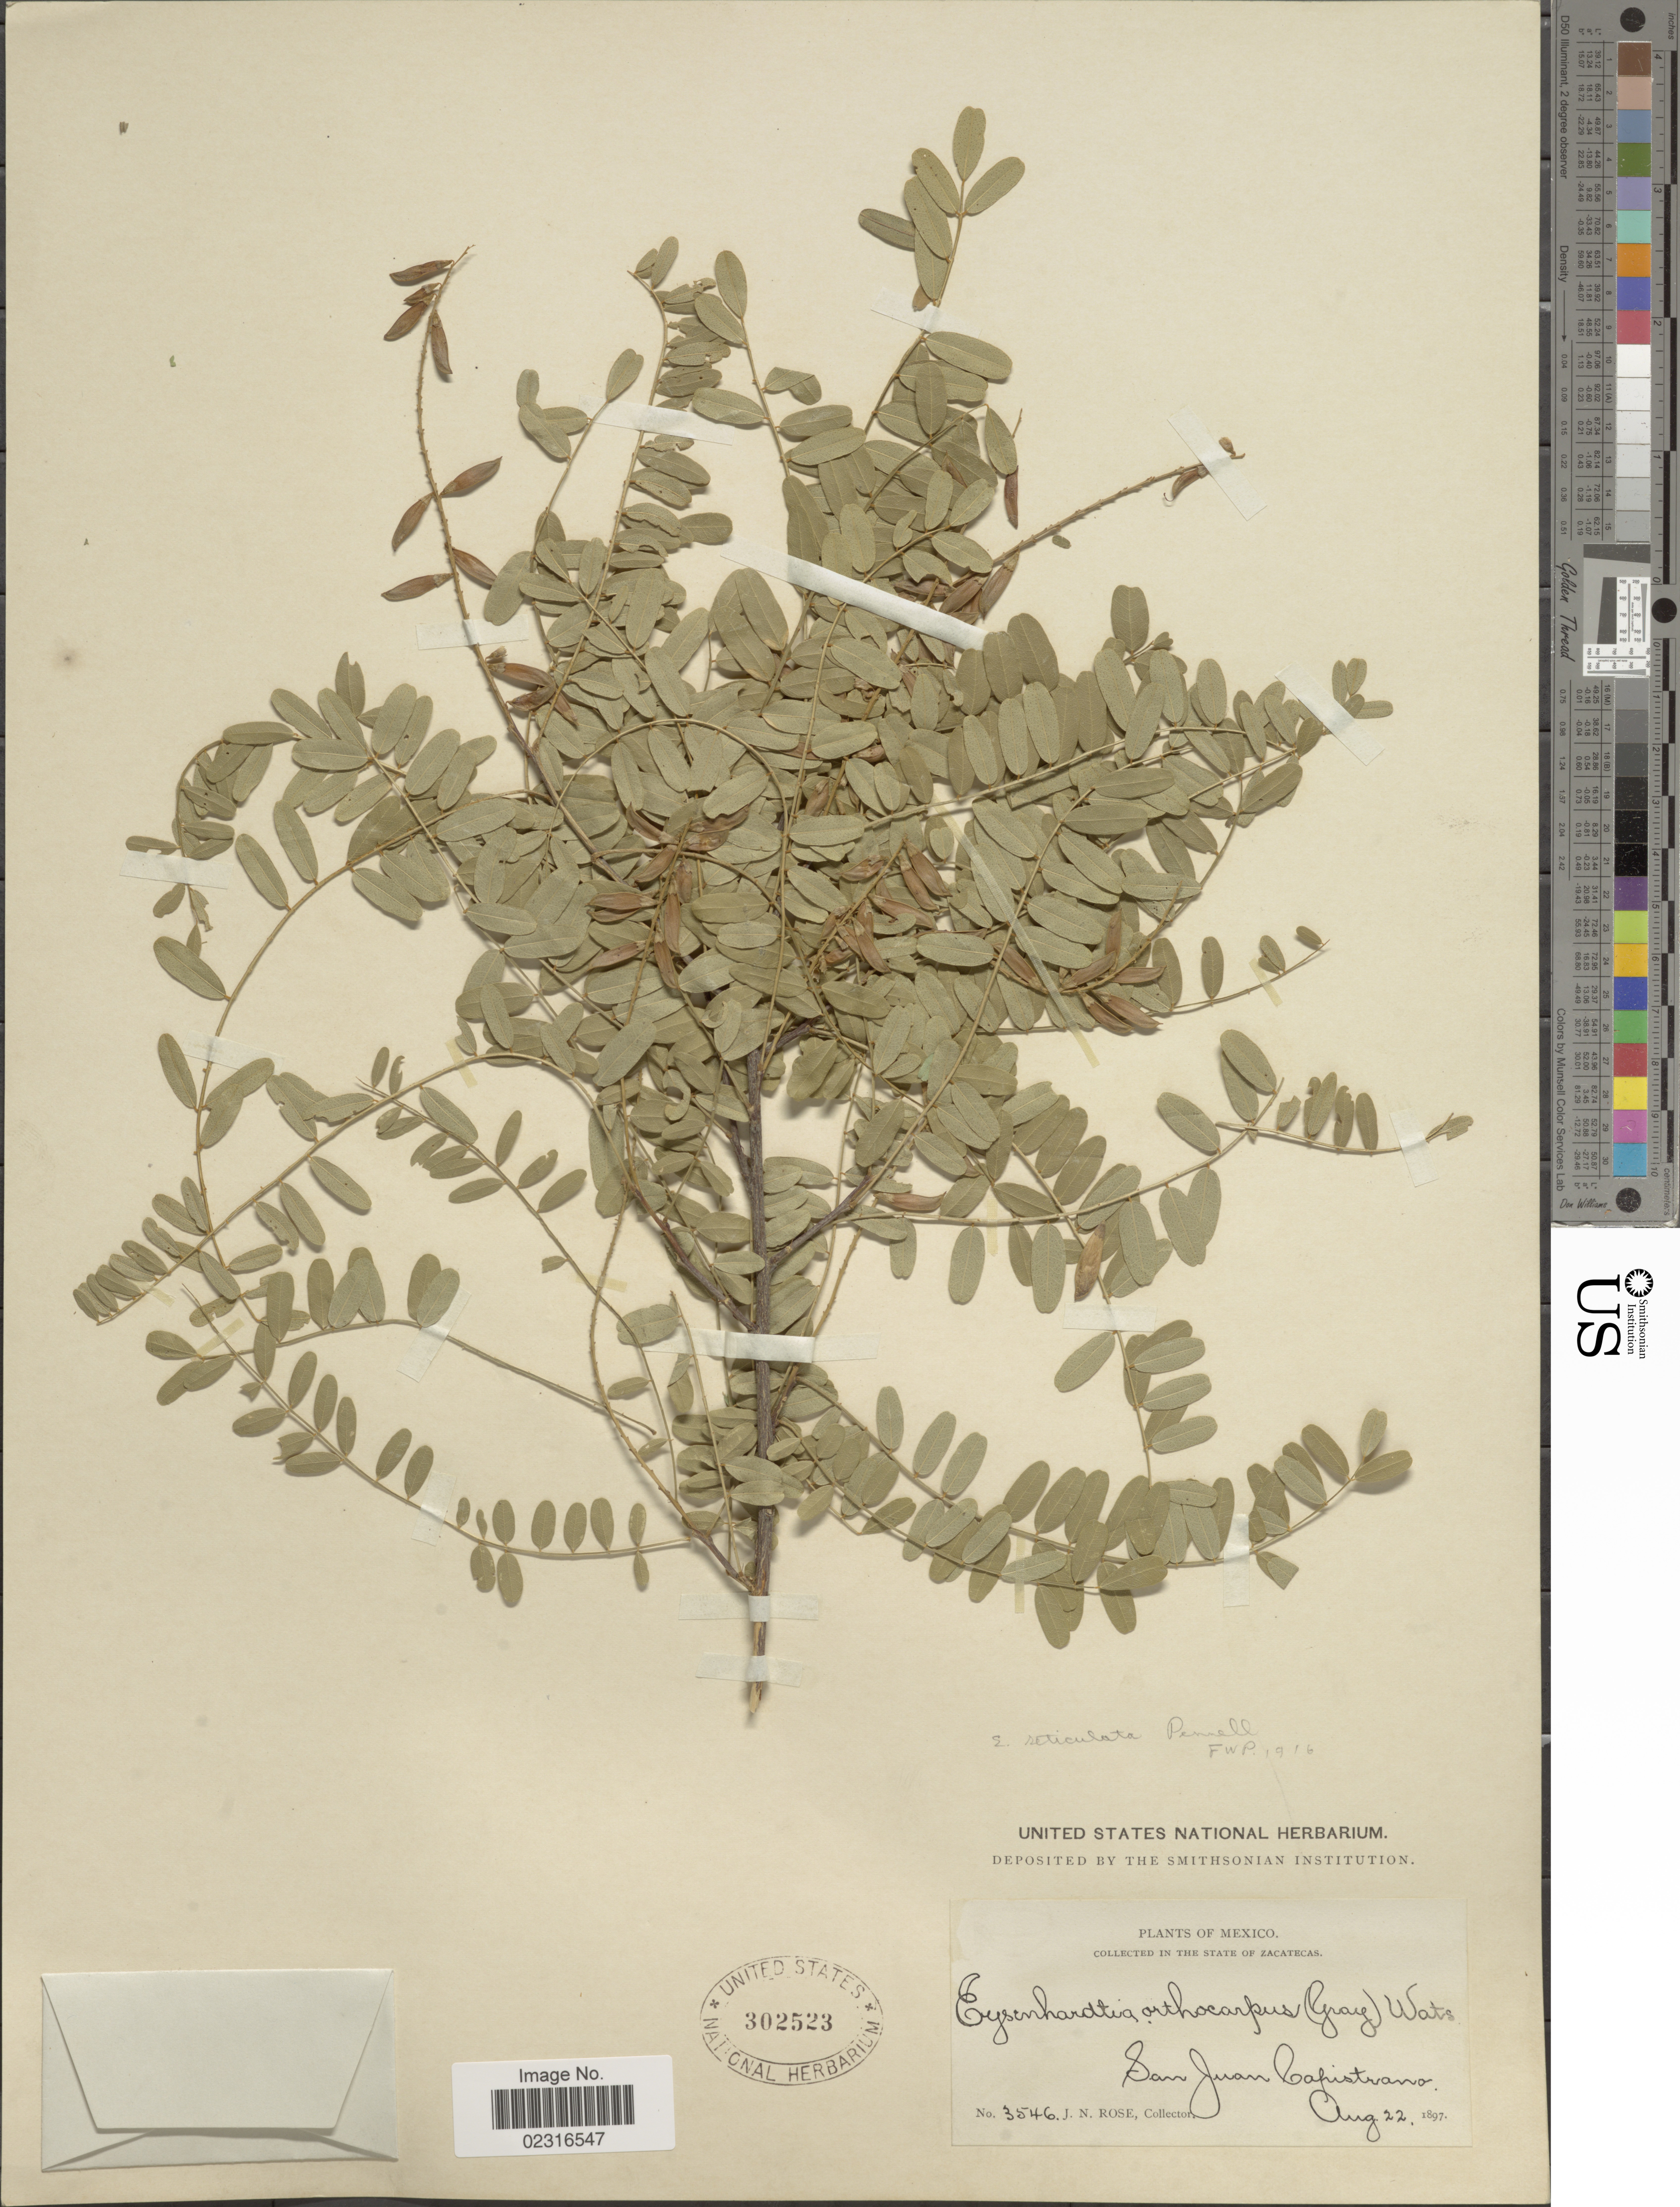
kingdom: Plantae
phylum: Tracheophyta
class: Magnoliopsida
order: Fabales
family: Fabaceae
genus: Eysenhardtia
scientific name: Eysenhardtia reticulata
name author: Pennell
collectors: J. N. Rose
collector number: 3546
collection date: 1897-08-22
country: Mexico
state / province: Zacatecas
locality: San Juan Capistrano.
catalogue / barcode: US 302523